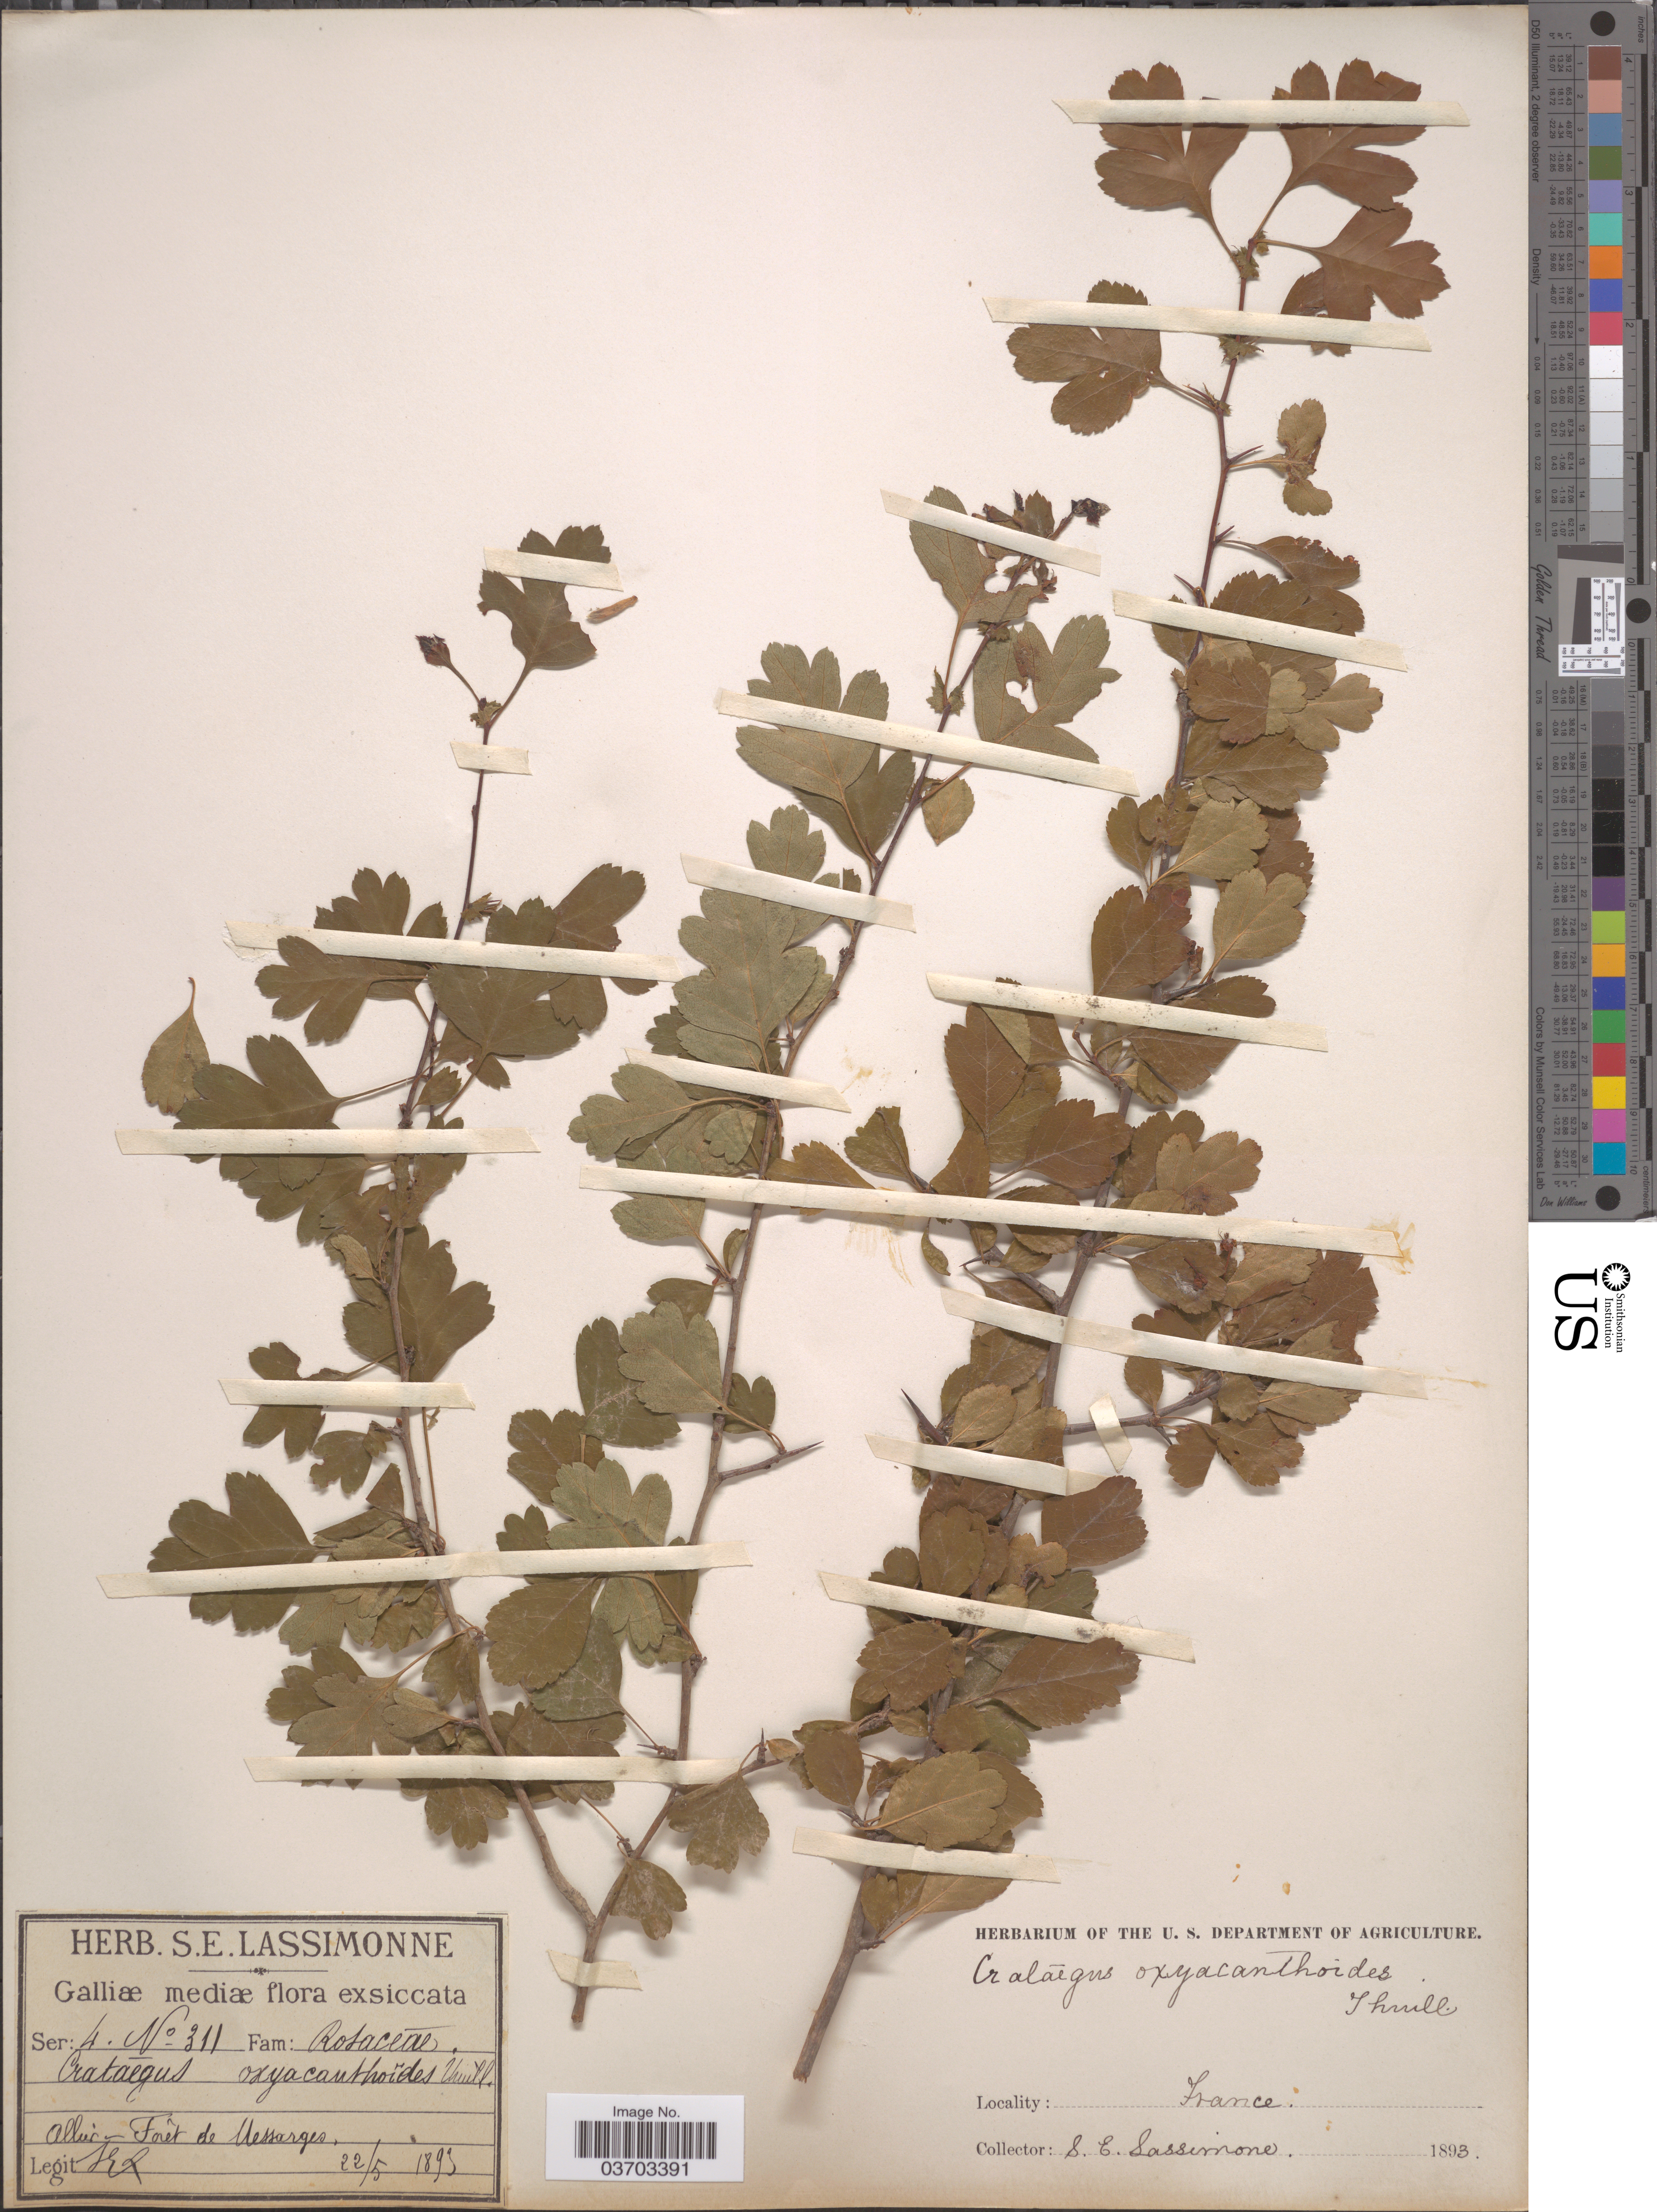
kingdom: Plantae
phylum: Tracheophyta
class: Magnoliopsida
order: Rosales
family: Rosaceae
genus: Crataegus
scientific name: Crataegus oxyacantha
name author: L.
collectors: S. Lassimonne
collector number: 311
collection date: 1893-05-22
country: France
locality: Galliæ mediæ. Allier-Forêt de Messarges.